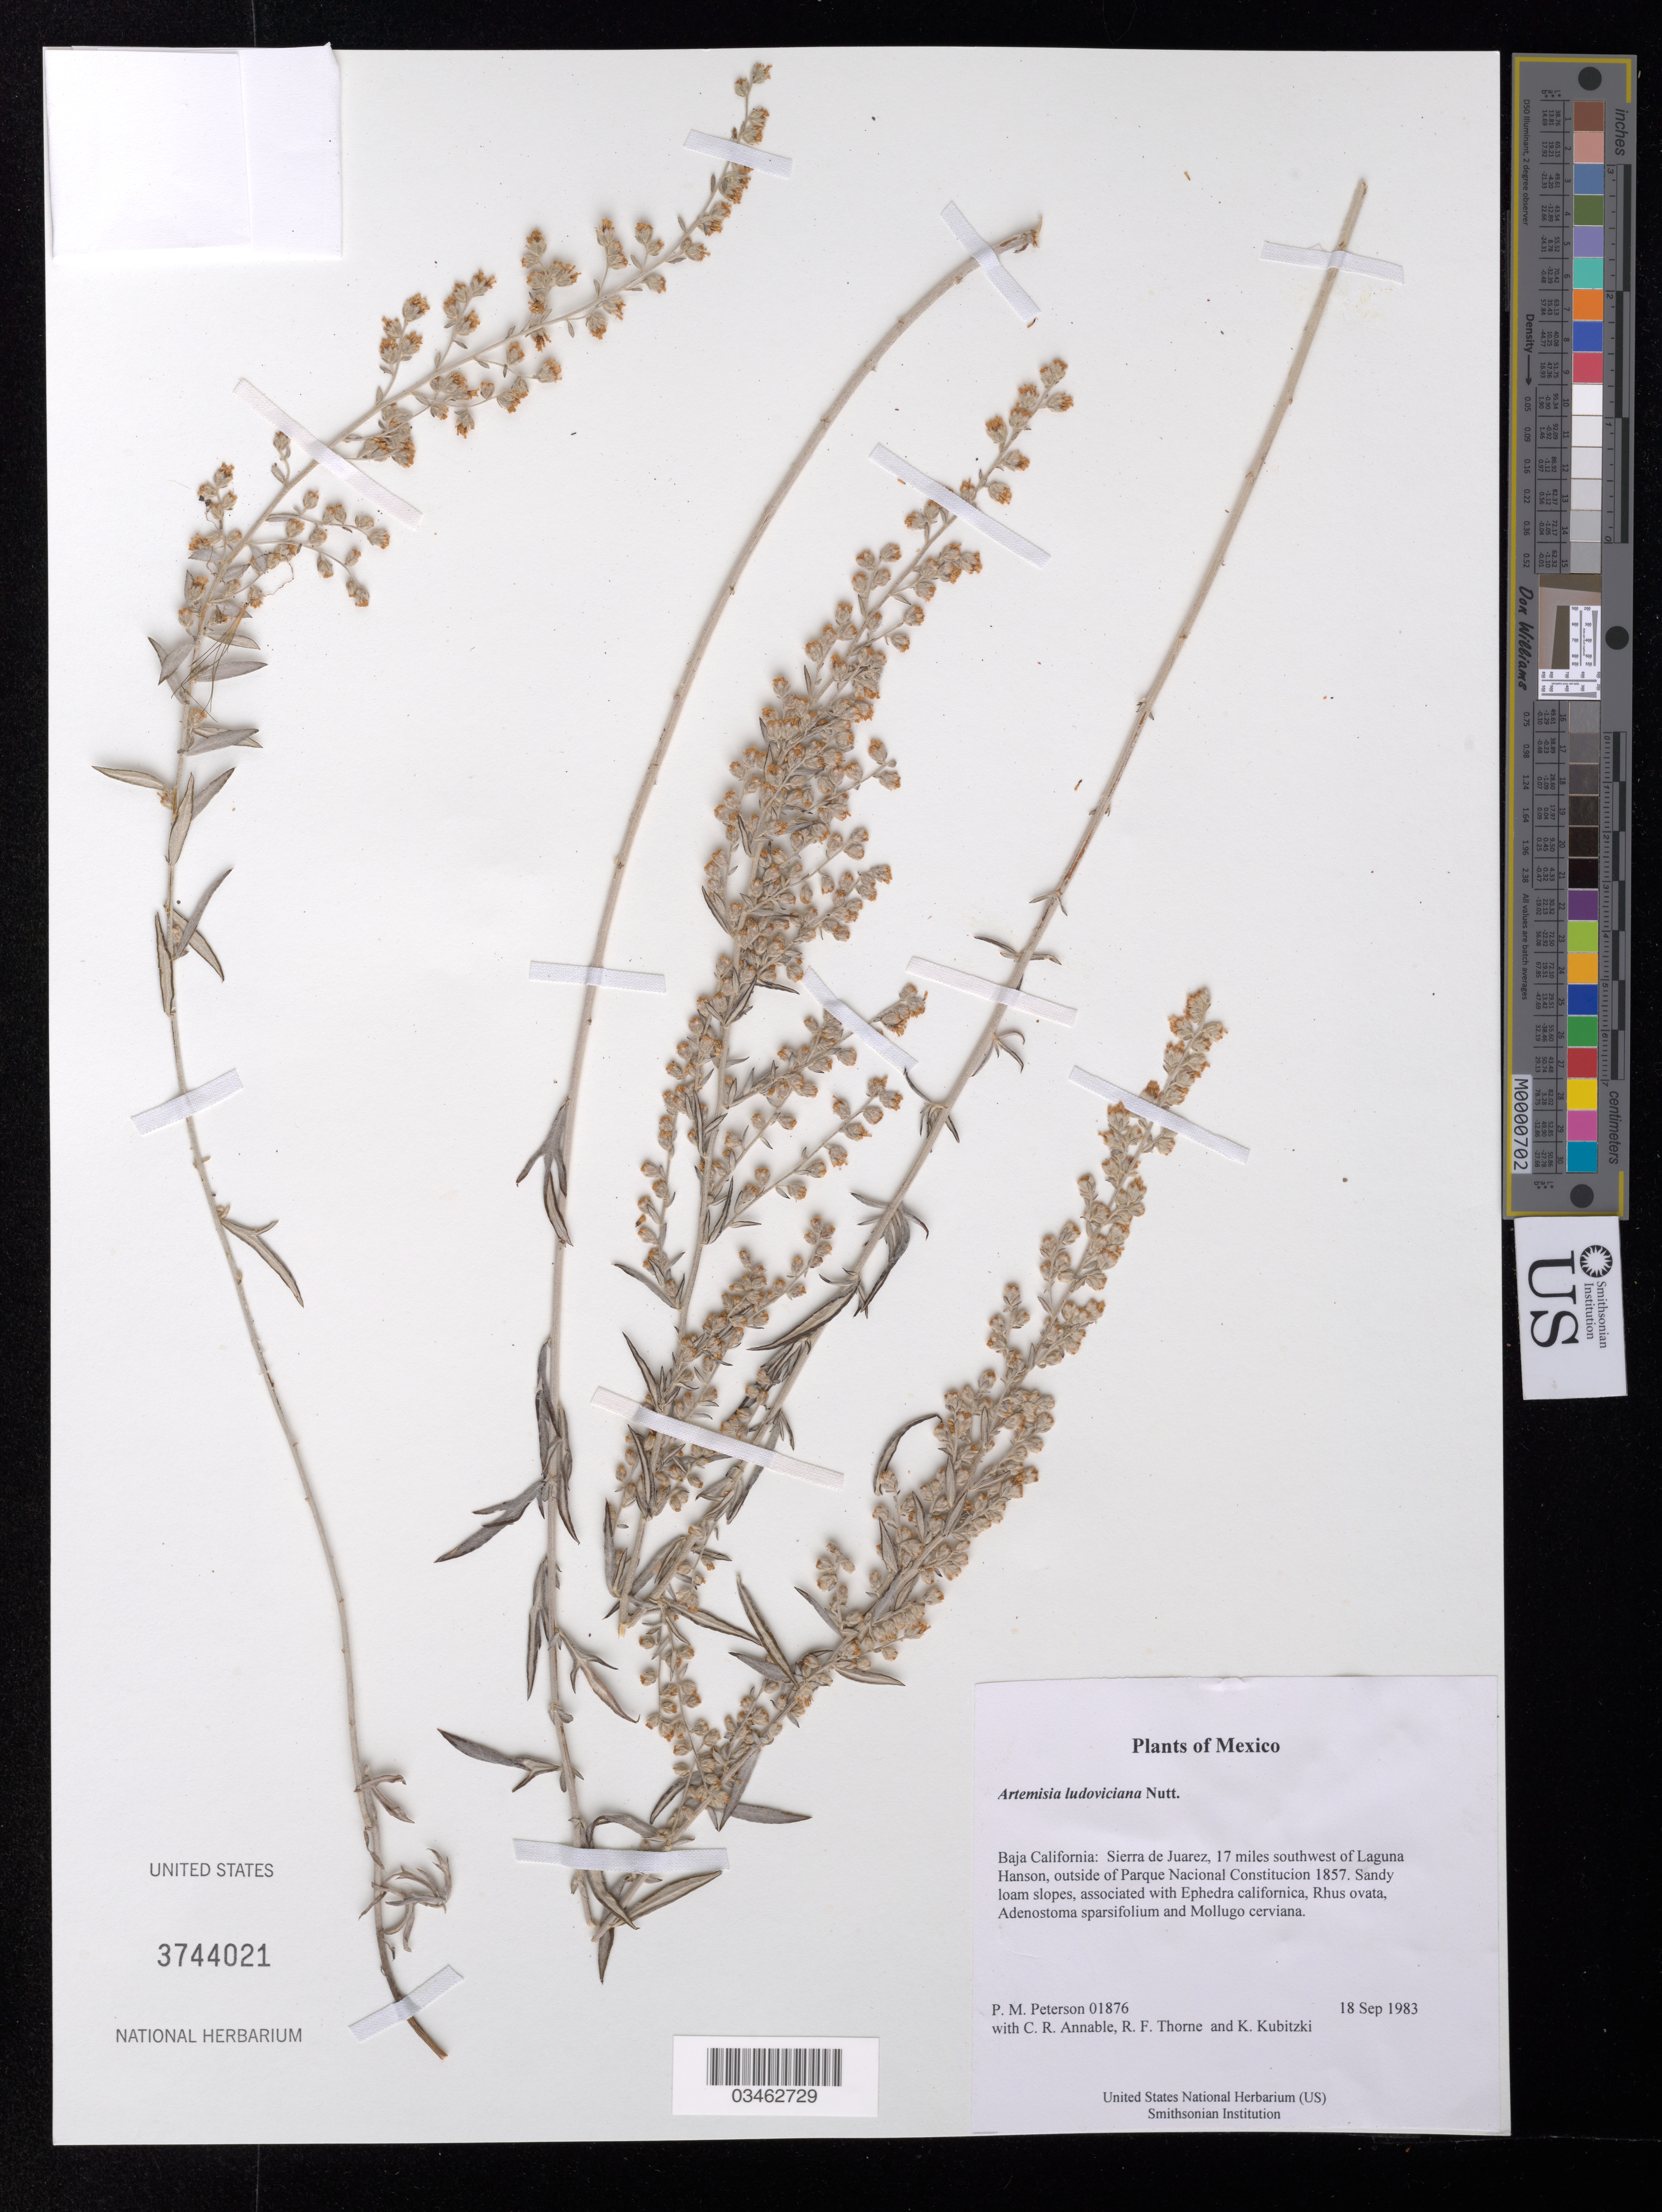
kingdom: Plantae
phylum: Tracheophyta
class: Magnoliopsida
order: Asterales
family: Asteraceae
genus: Artemisia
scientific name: Artemisia ludoviciana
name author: Nutt.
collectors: P. M. Peterson, C. R. Annable, R. F. Thorne & K. Kubitzki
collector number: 01876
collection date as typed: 18 Sep 1983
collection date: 1983-09-18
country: Mexico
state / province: Baja California Norte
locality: Sierra de Juarez, 17 miles southwest of Laguna Hanson, outside of Parque Nacional Constitucion 1857.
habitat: Sandy loam slopes, associated with Ephedra californica, Rhus ovata, Adenostoma sparsifolium and Mollugo cerviana.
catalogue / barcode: US 3744021